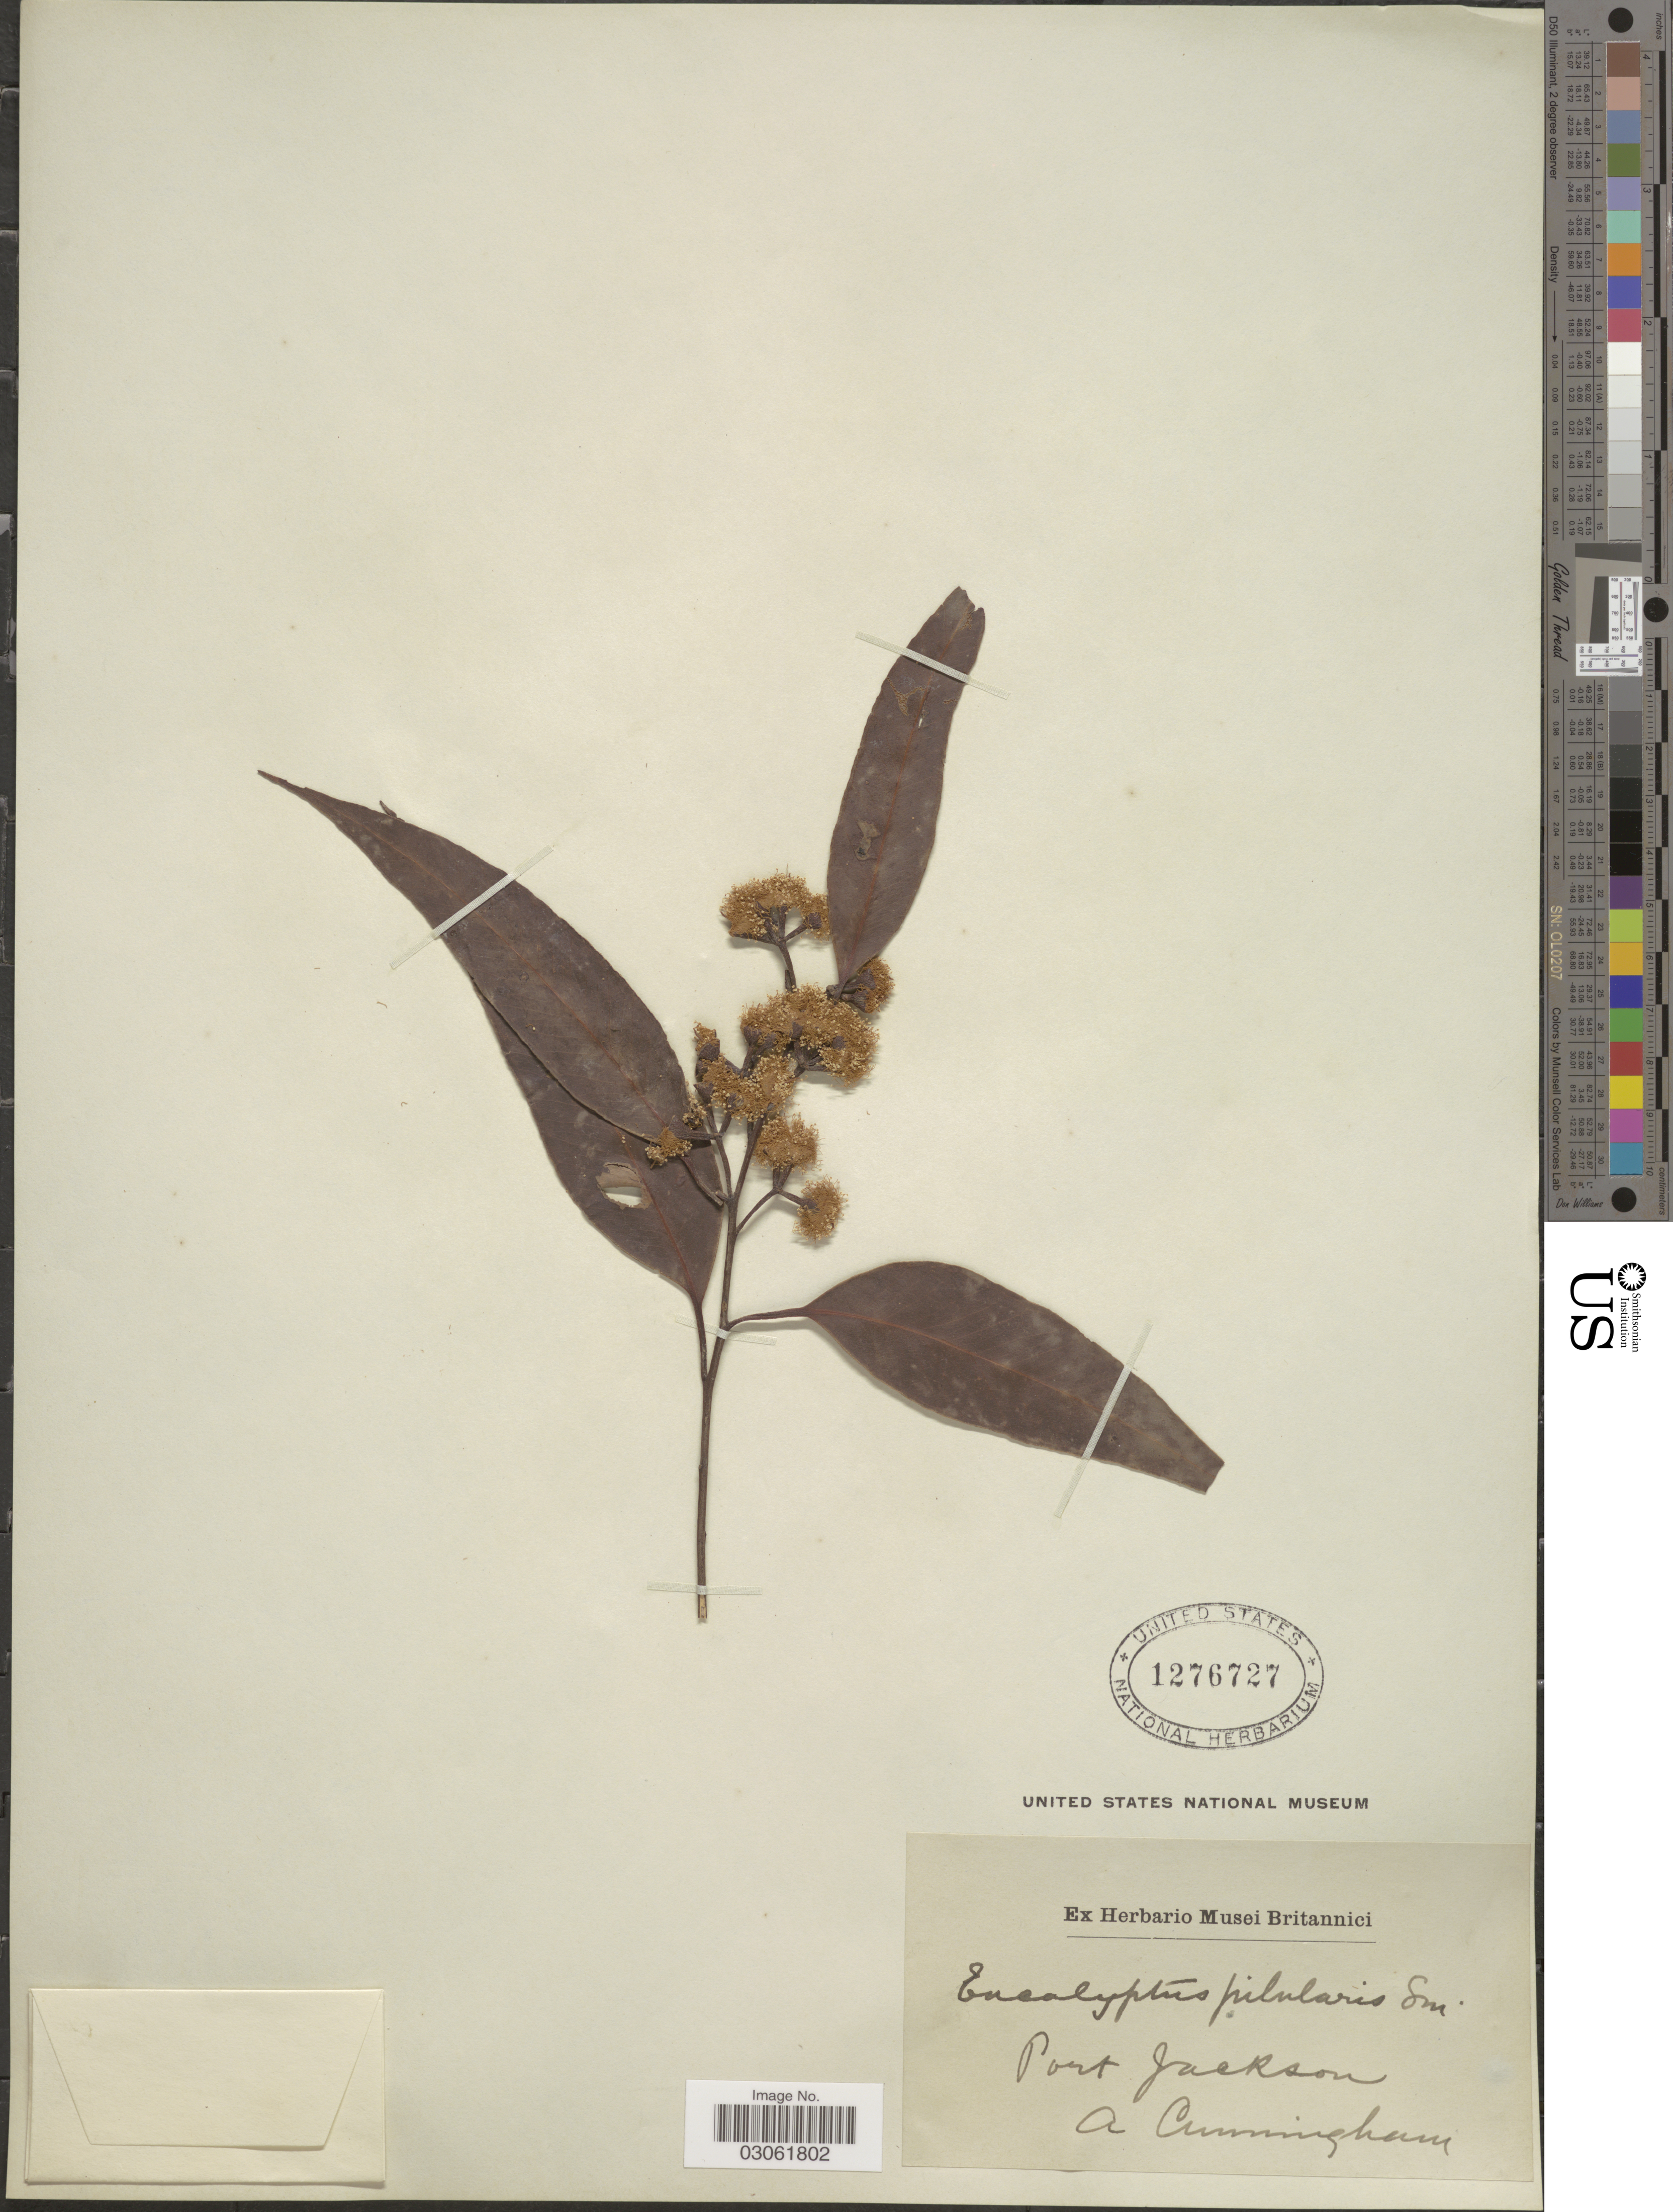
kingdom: Plantae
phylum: Tracheophyta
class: Magnoliopsida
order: Myrtales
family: Myrtaceae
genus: Eucalyptus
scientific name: Eucalyptus pilularis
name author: Sm.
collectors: A. Cunningham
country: Australia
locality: Port Jackson.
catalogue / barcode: US 1276727